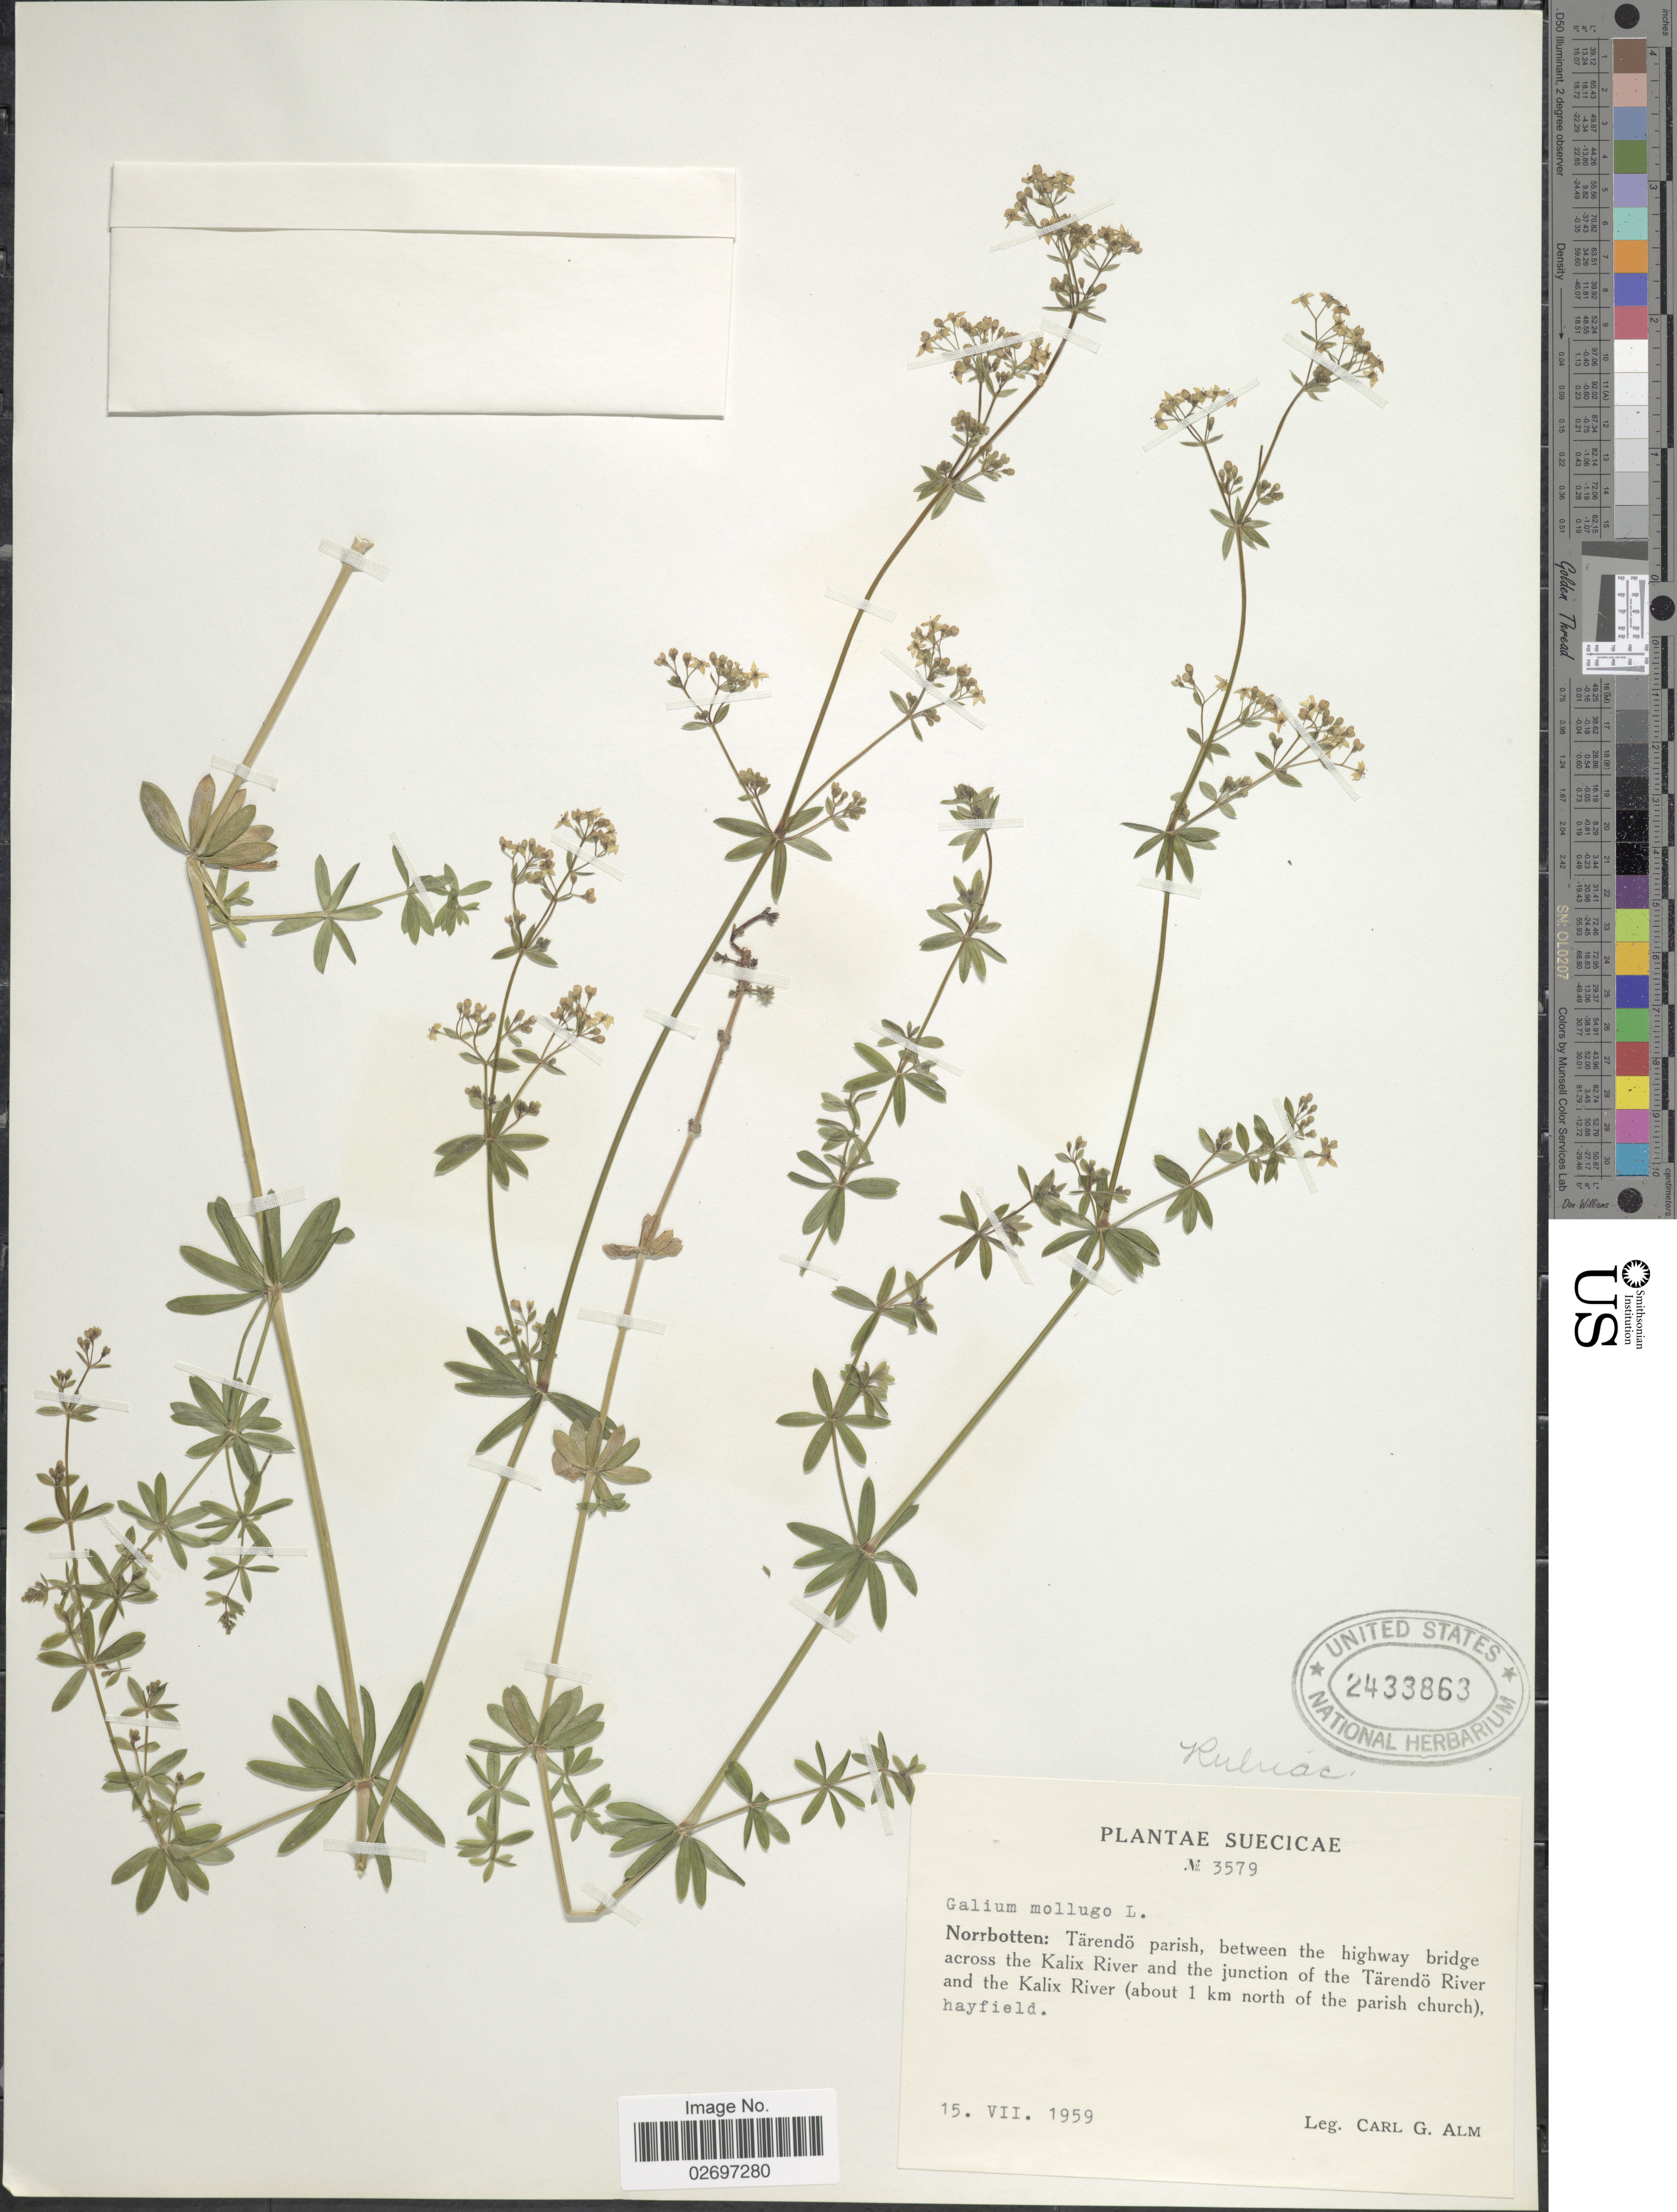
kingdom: Plantae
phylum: Tracheophyta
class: Magnoliopsida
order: Gentianales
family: Rubiaceae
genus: Galium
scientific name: Galium mollugo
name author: L.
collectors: C. G. Alm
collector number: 3579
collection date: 1959-07-15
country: Sweden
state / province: Norrbotten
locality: Suecicae. Norrbotten: Tärendö parish, between the highway bridge across the Kalix River and the junction of the Tärendö River and the Kalix River (about 1 km north of the parish church)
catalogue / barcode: US 2433863